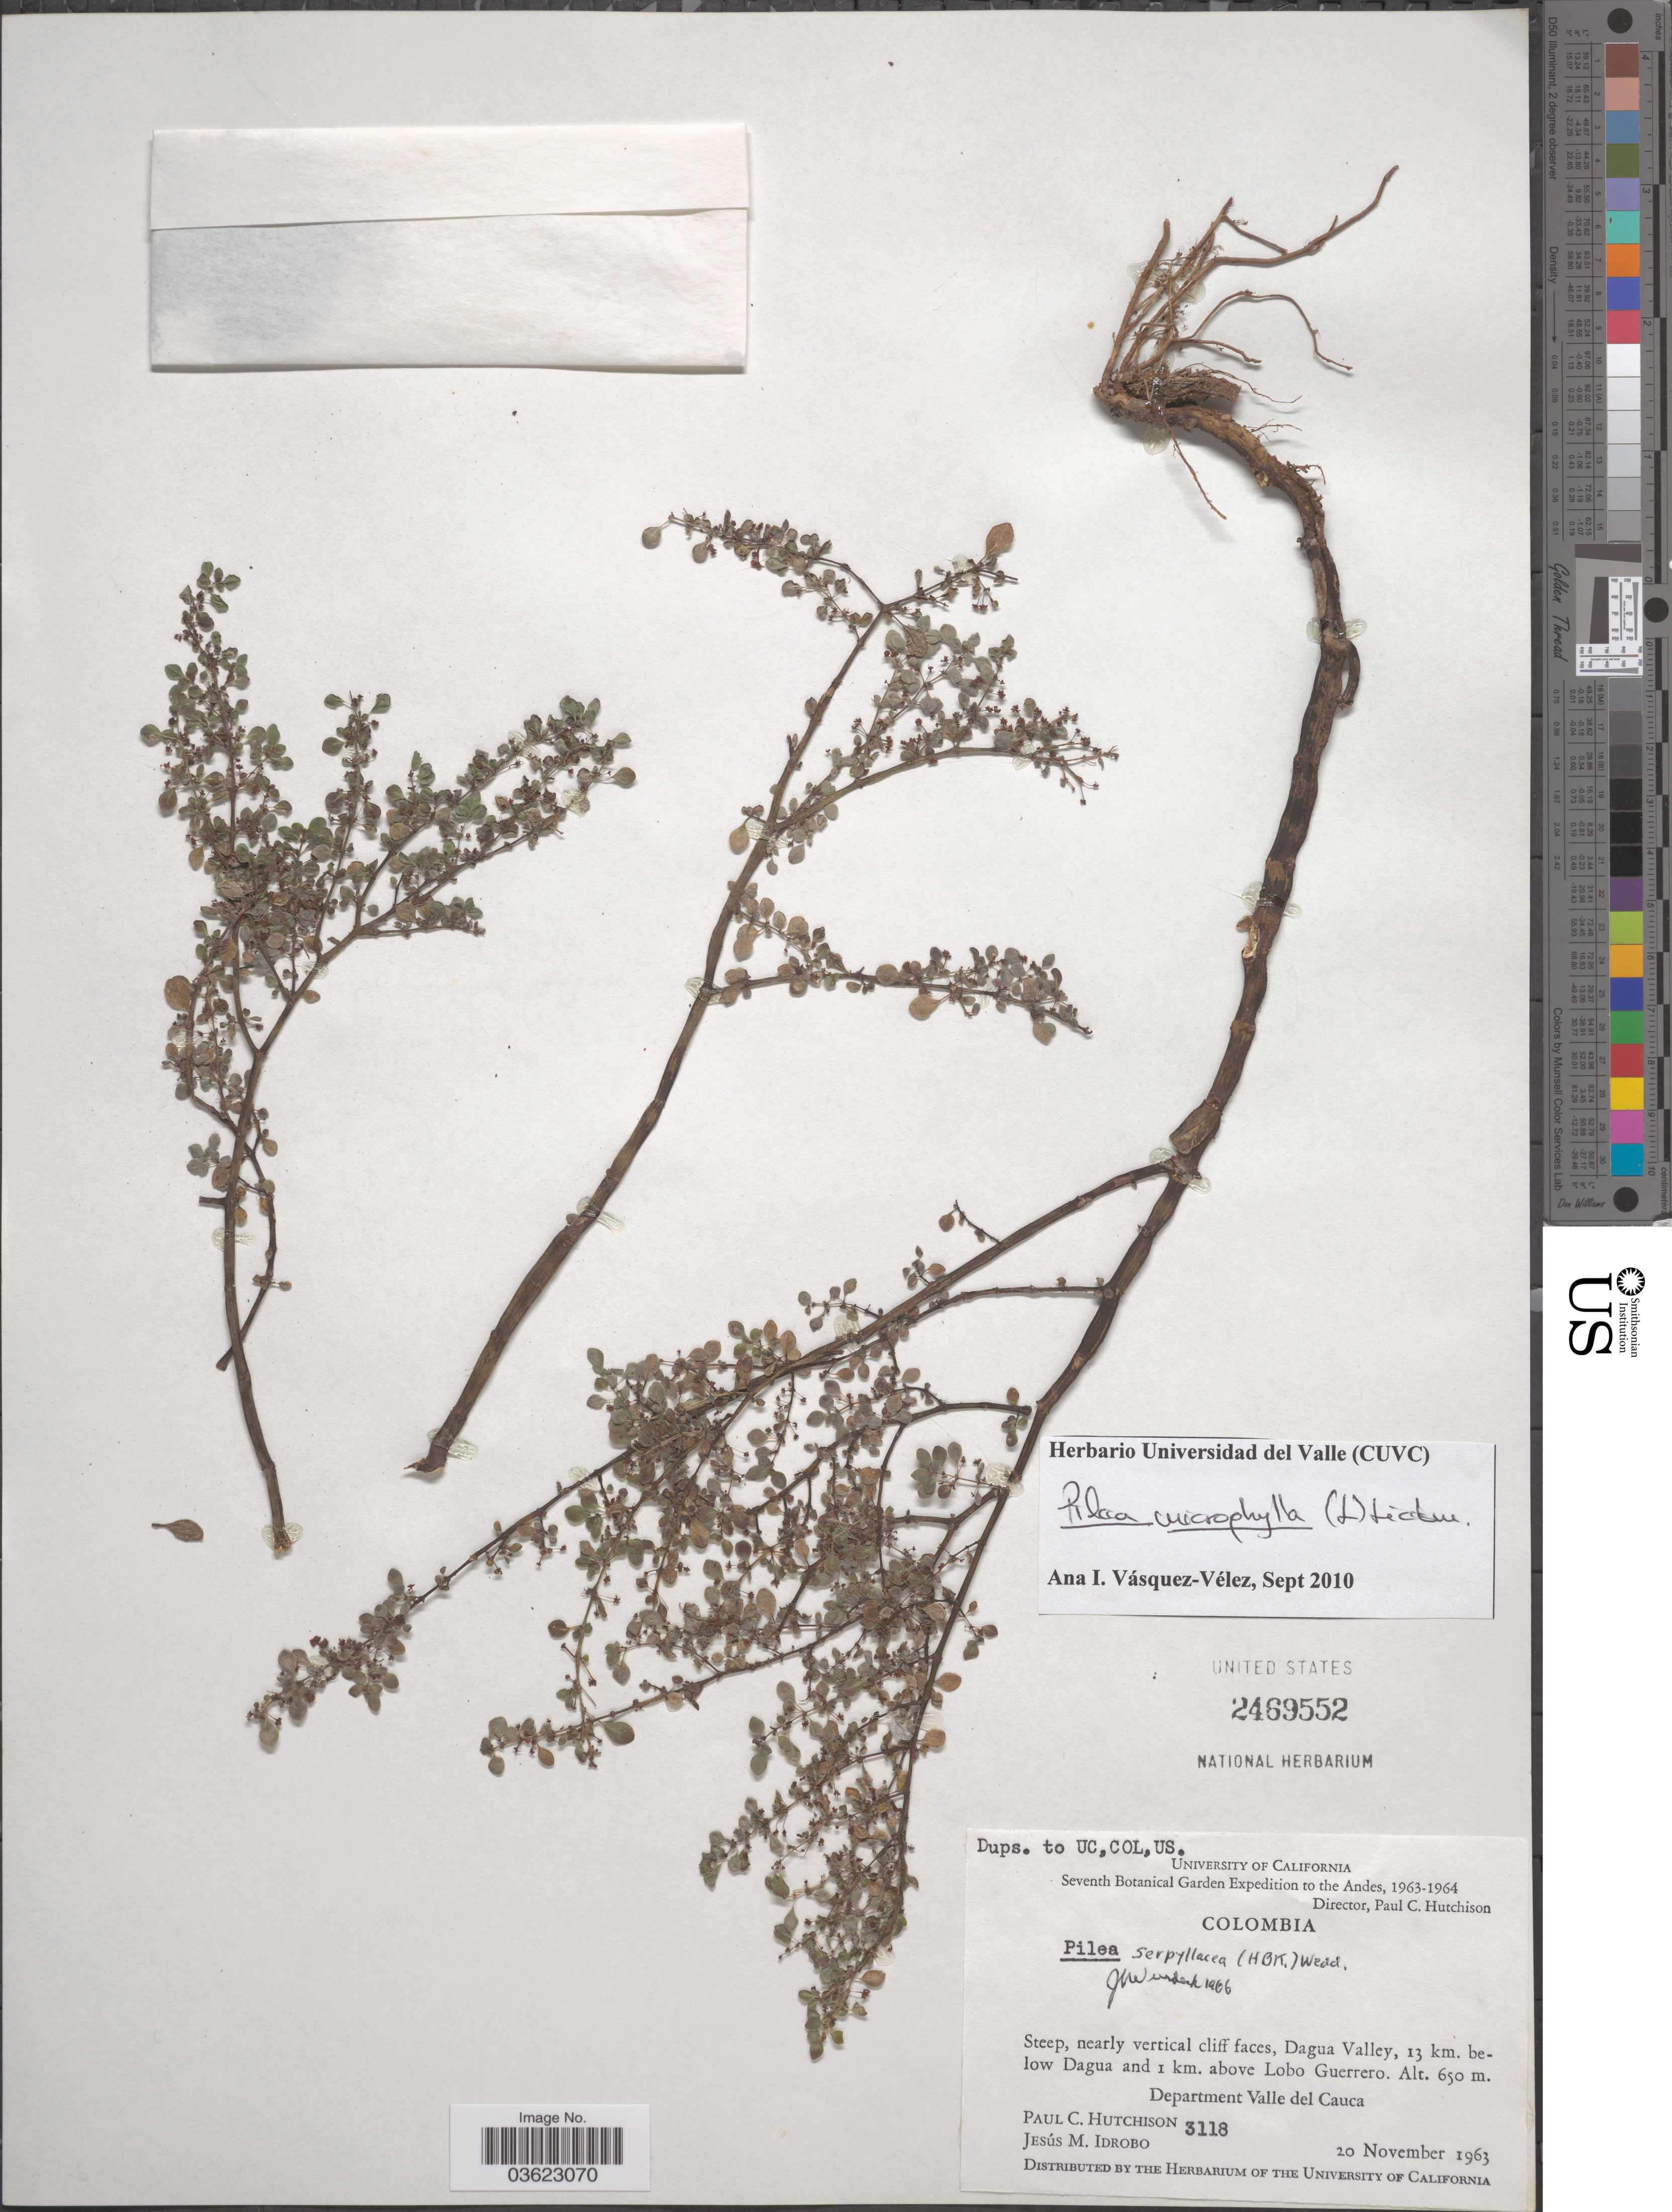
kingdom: Plantae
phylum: Tracheophyta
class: Magnoliopsida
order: Rosales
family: Urticaceae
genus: Pilea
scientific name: Pilea microphylla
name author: (L.) Liebm.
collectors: P. C. Hutchison & J. M. Idrobo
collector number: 3118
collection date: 1963-11-20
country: Colombia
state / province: Valle del Cauca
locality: Andes. Dagua Valley, 13 km. below Dagua and 1 km. above Lobo Guerrero. Department Valle del Cauca.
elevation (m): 650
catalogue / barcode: US 2469552